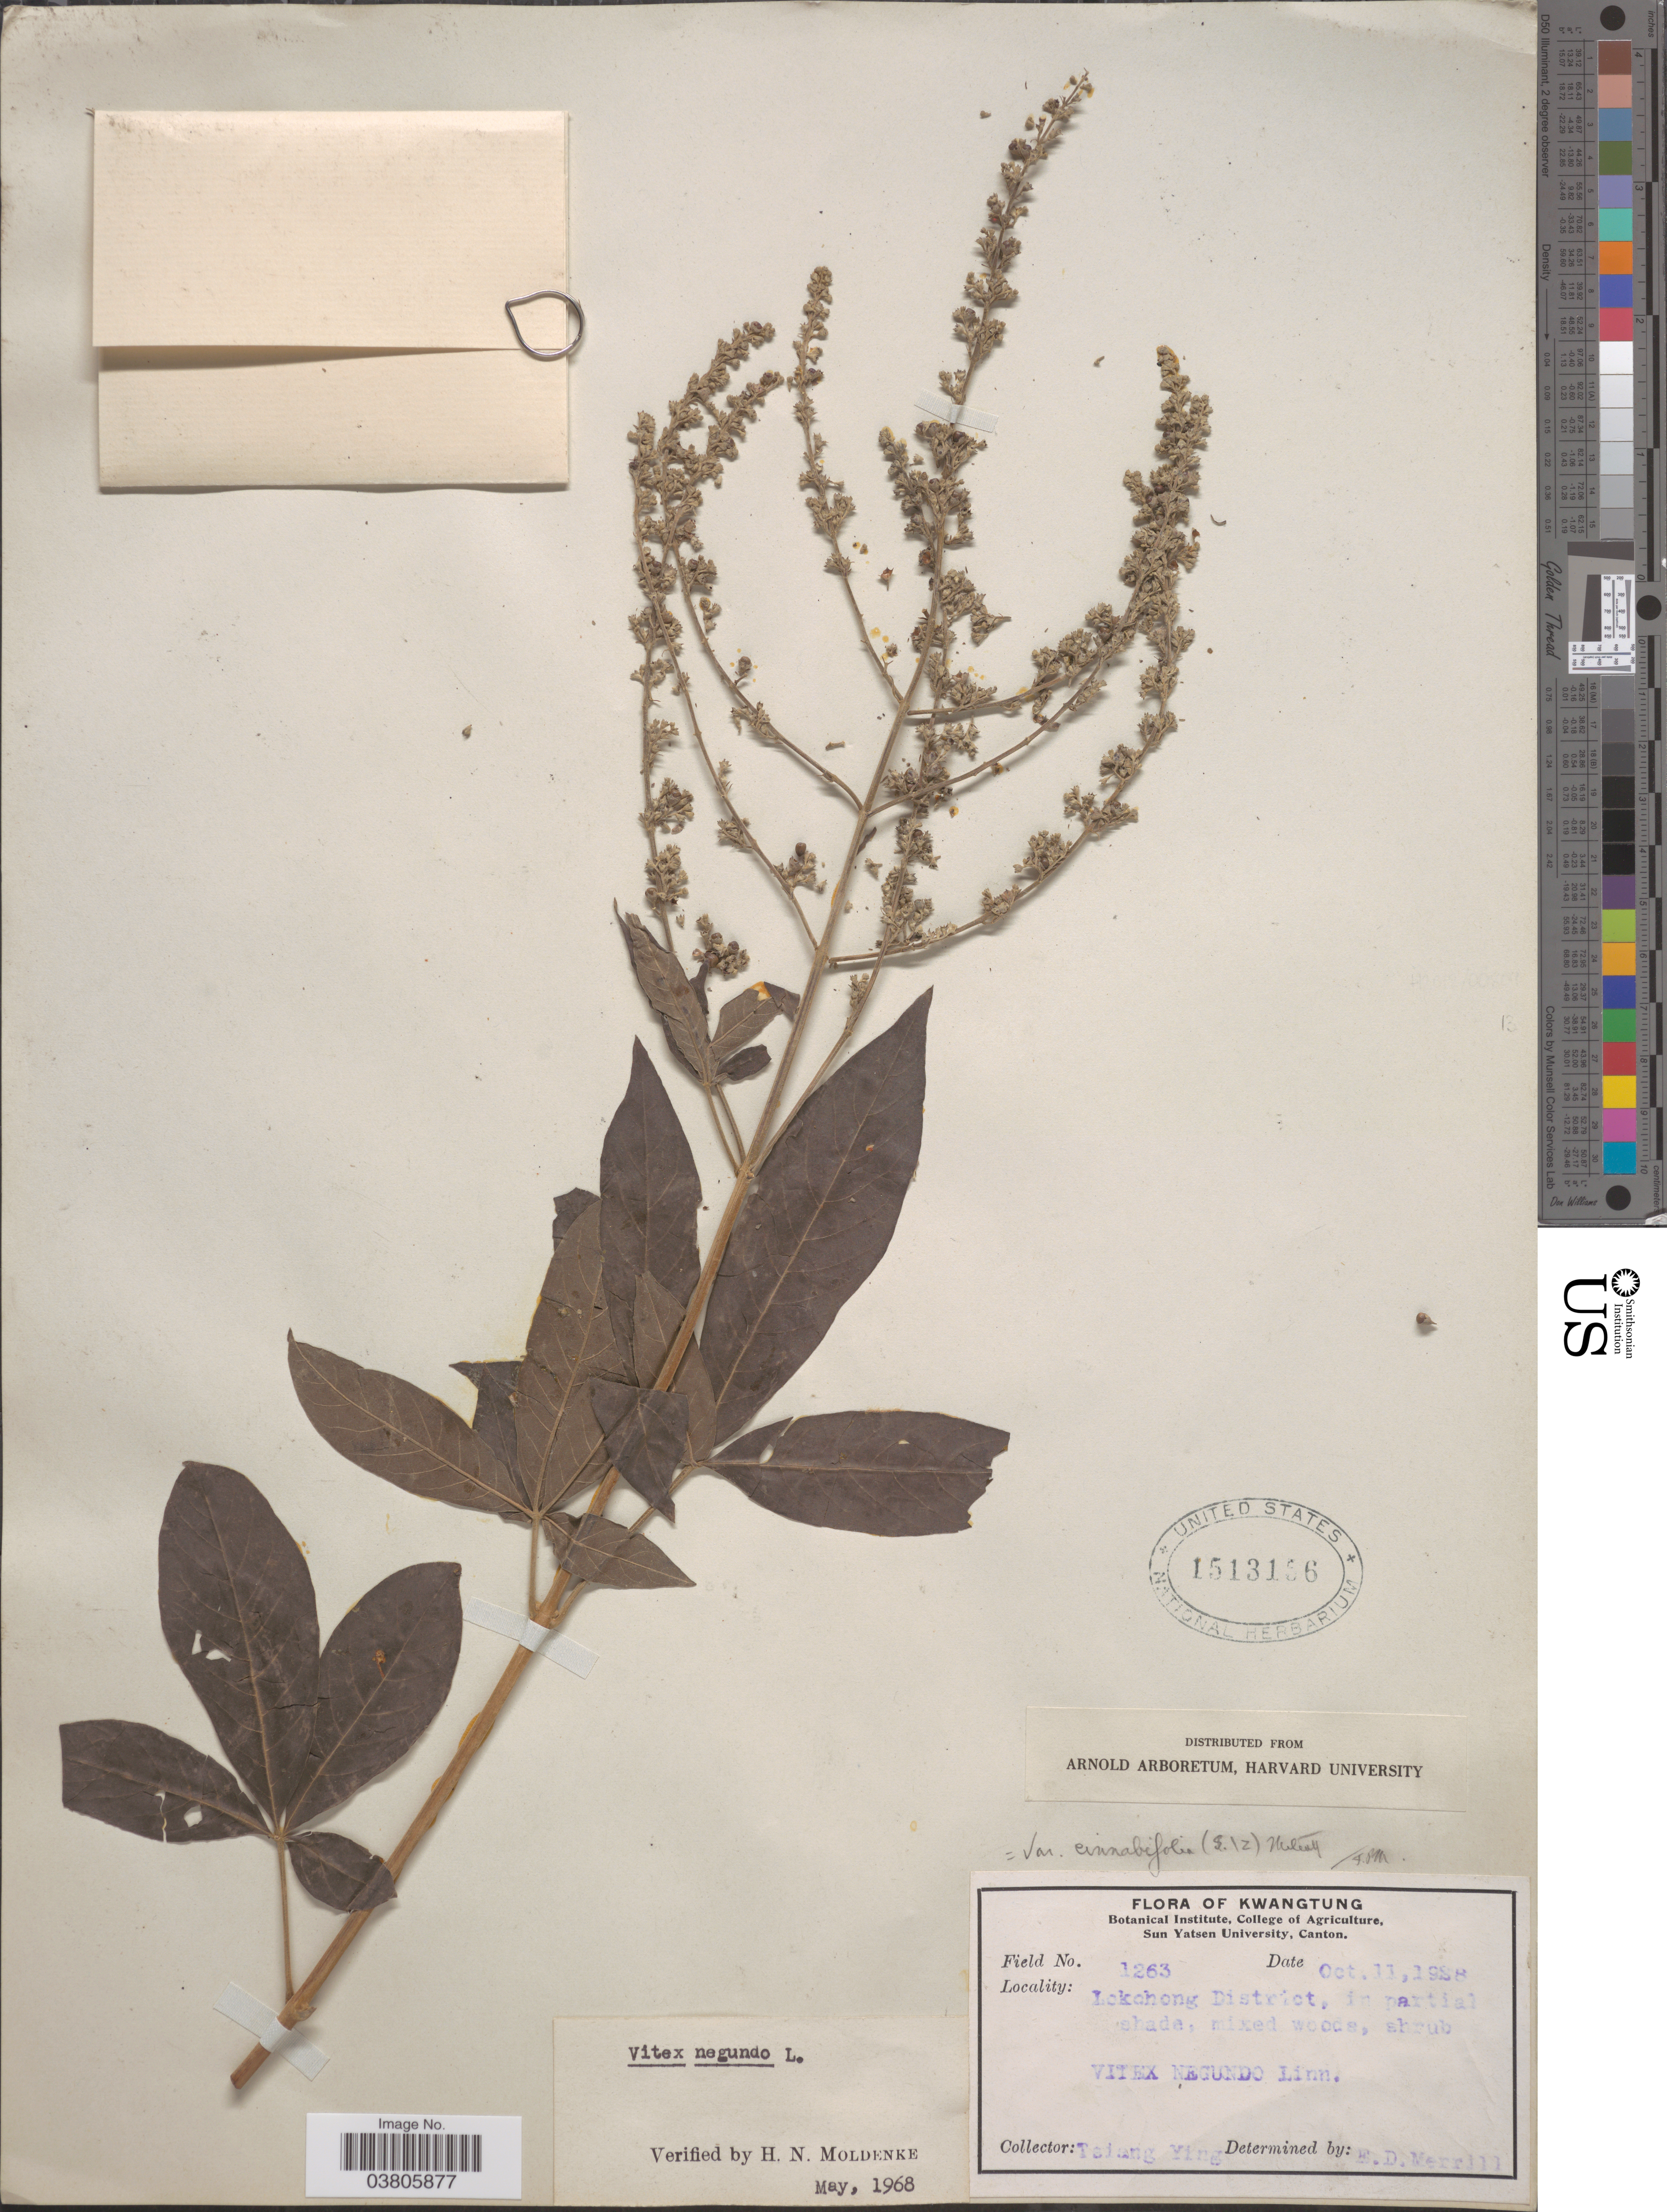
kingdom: Plantae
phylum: Tracheophyta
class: Magnoliopsida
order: Lamiales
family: Lamiaceae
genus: Vitex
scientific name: Vitex negundo var. cannabifolia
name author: (Siebold & Zucc.) Hand.-Mazz.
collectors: Y. Tsiang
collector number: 1263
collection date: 1988-10-11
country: China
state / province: Guangdong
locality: Kwangtung. Lokchong District.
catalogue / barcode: US 1513136